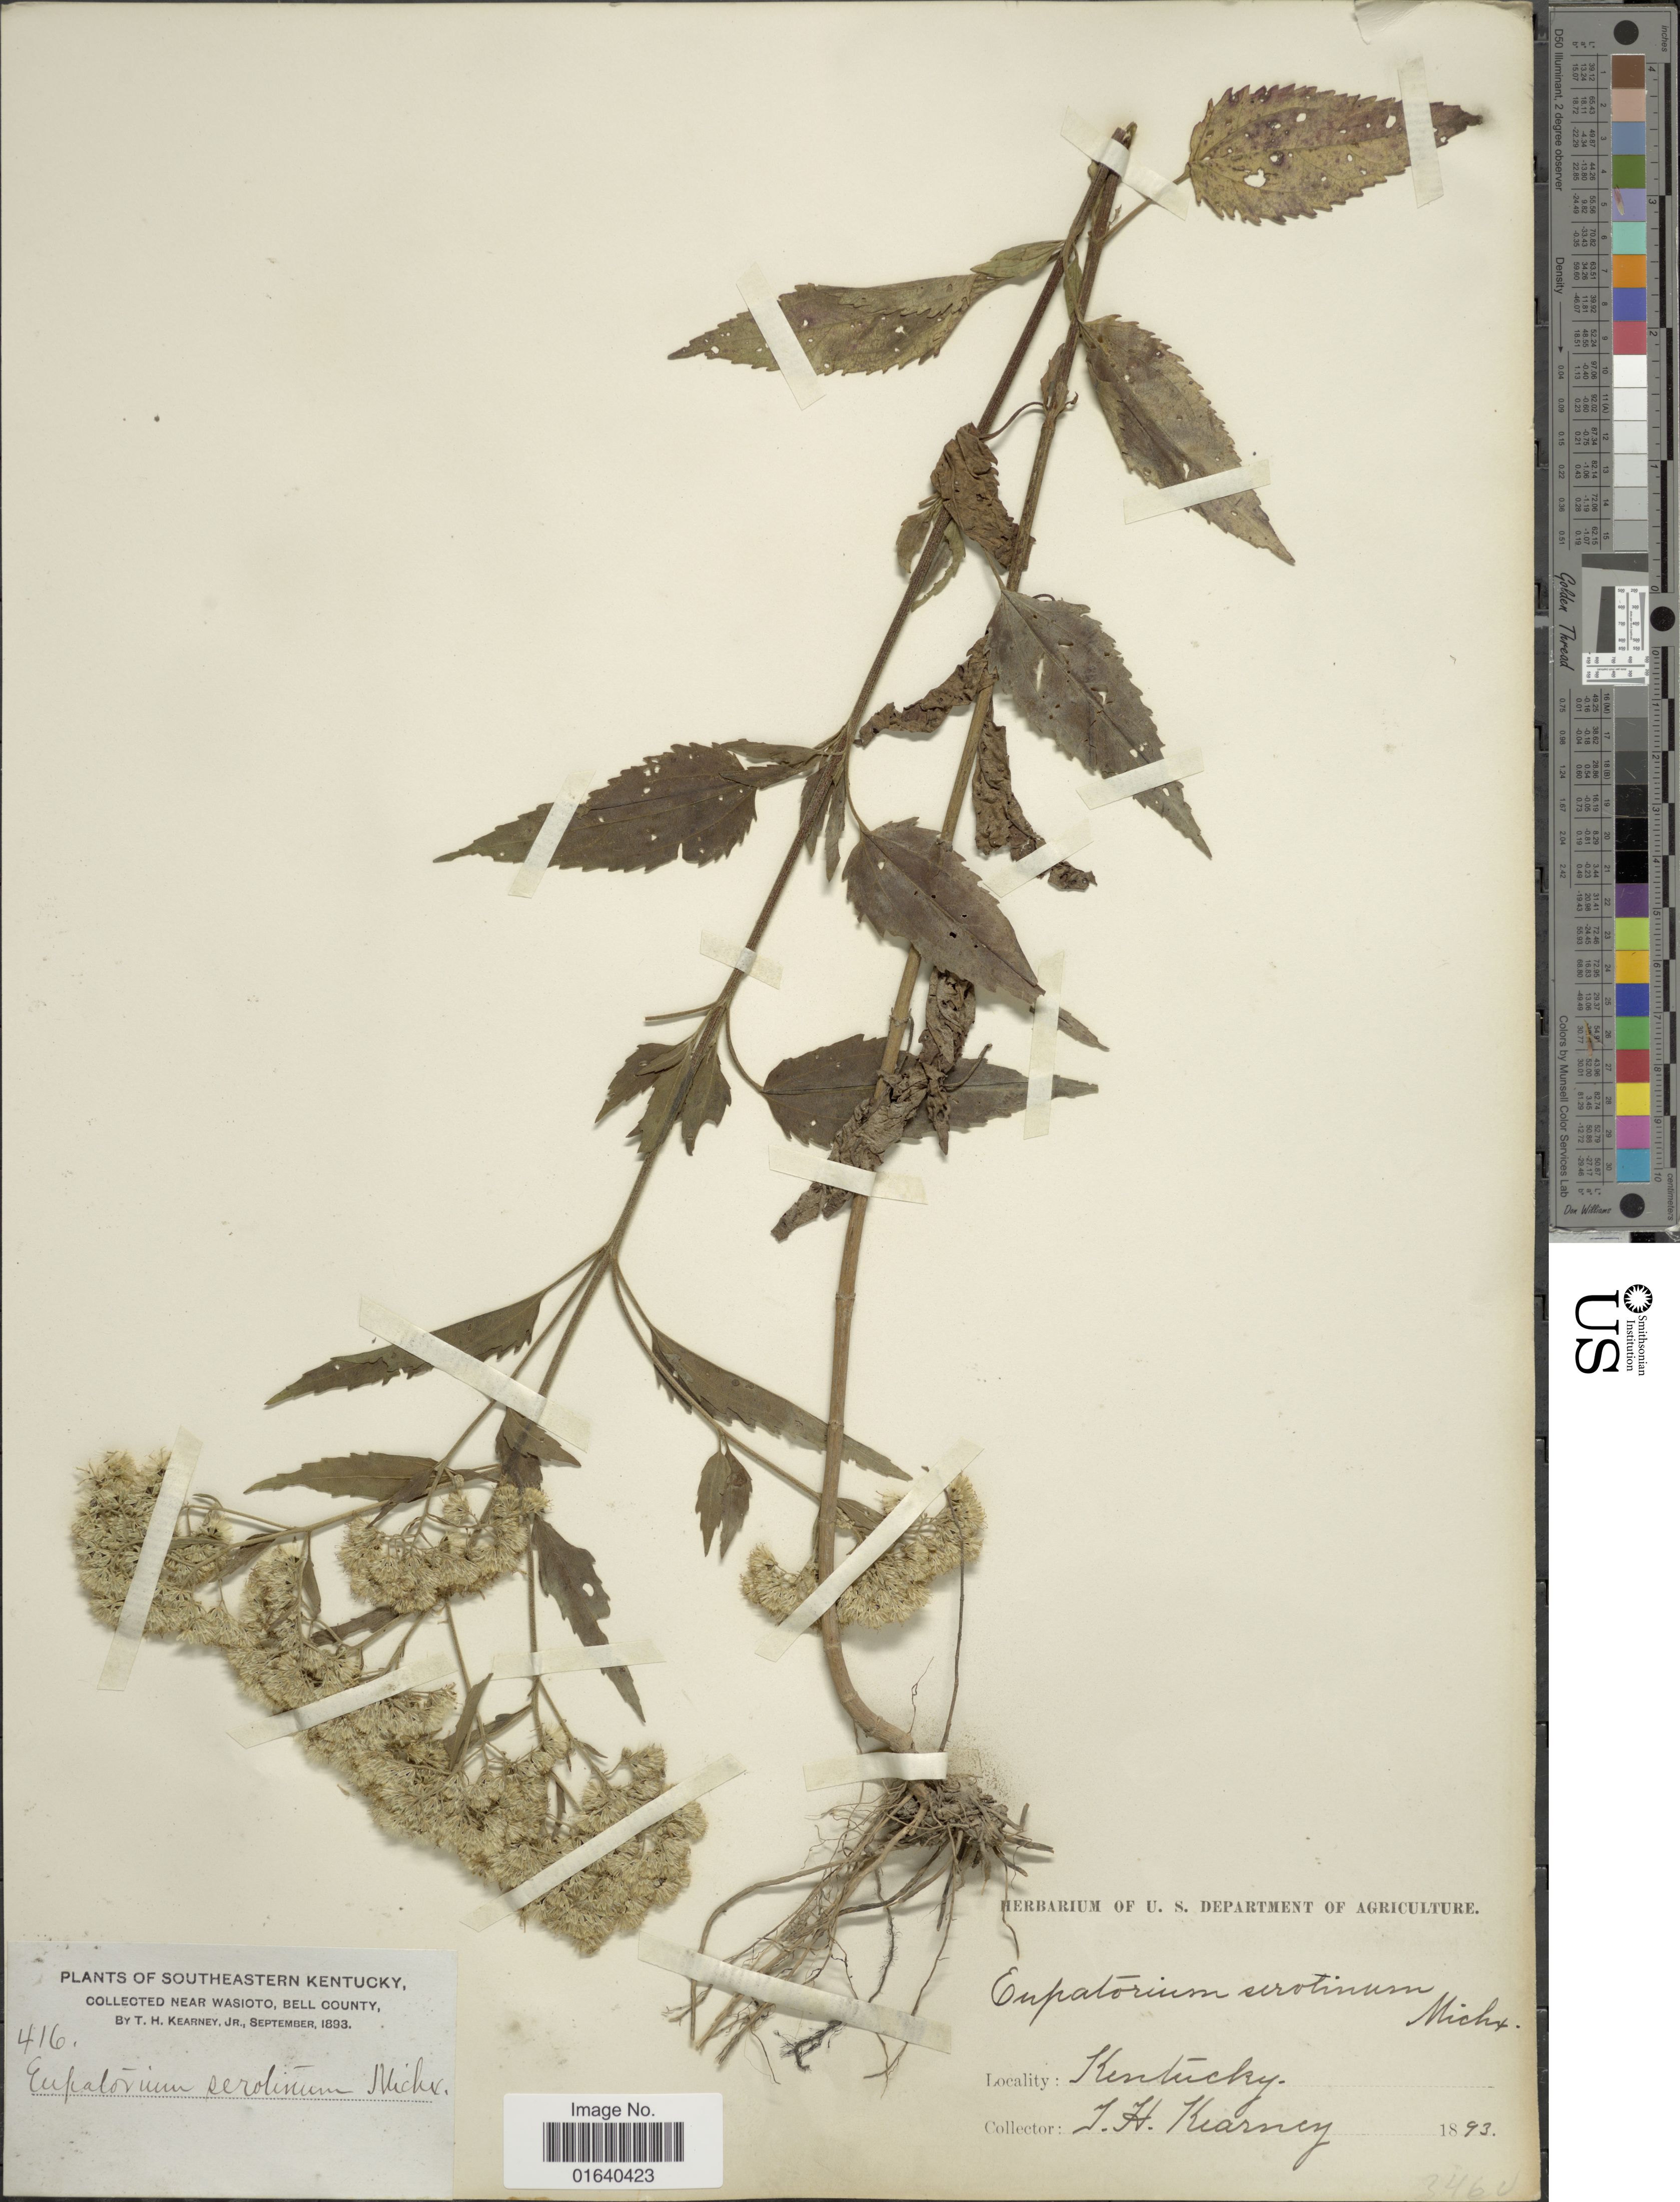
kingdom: Plantae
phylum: Tracheophyta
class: Magnoliopsida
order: Asterales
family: Asteraceae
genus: Eupatorium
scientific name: Eupatorium serotinum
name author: Michx.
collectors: T. H. Kearney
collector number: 416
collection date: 1893-09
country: United States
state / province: Kentucky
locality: Southeastern Kentucky, near Wasioto, Bell County